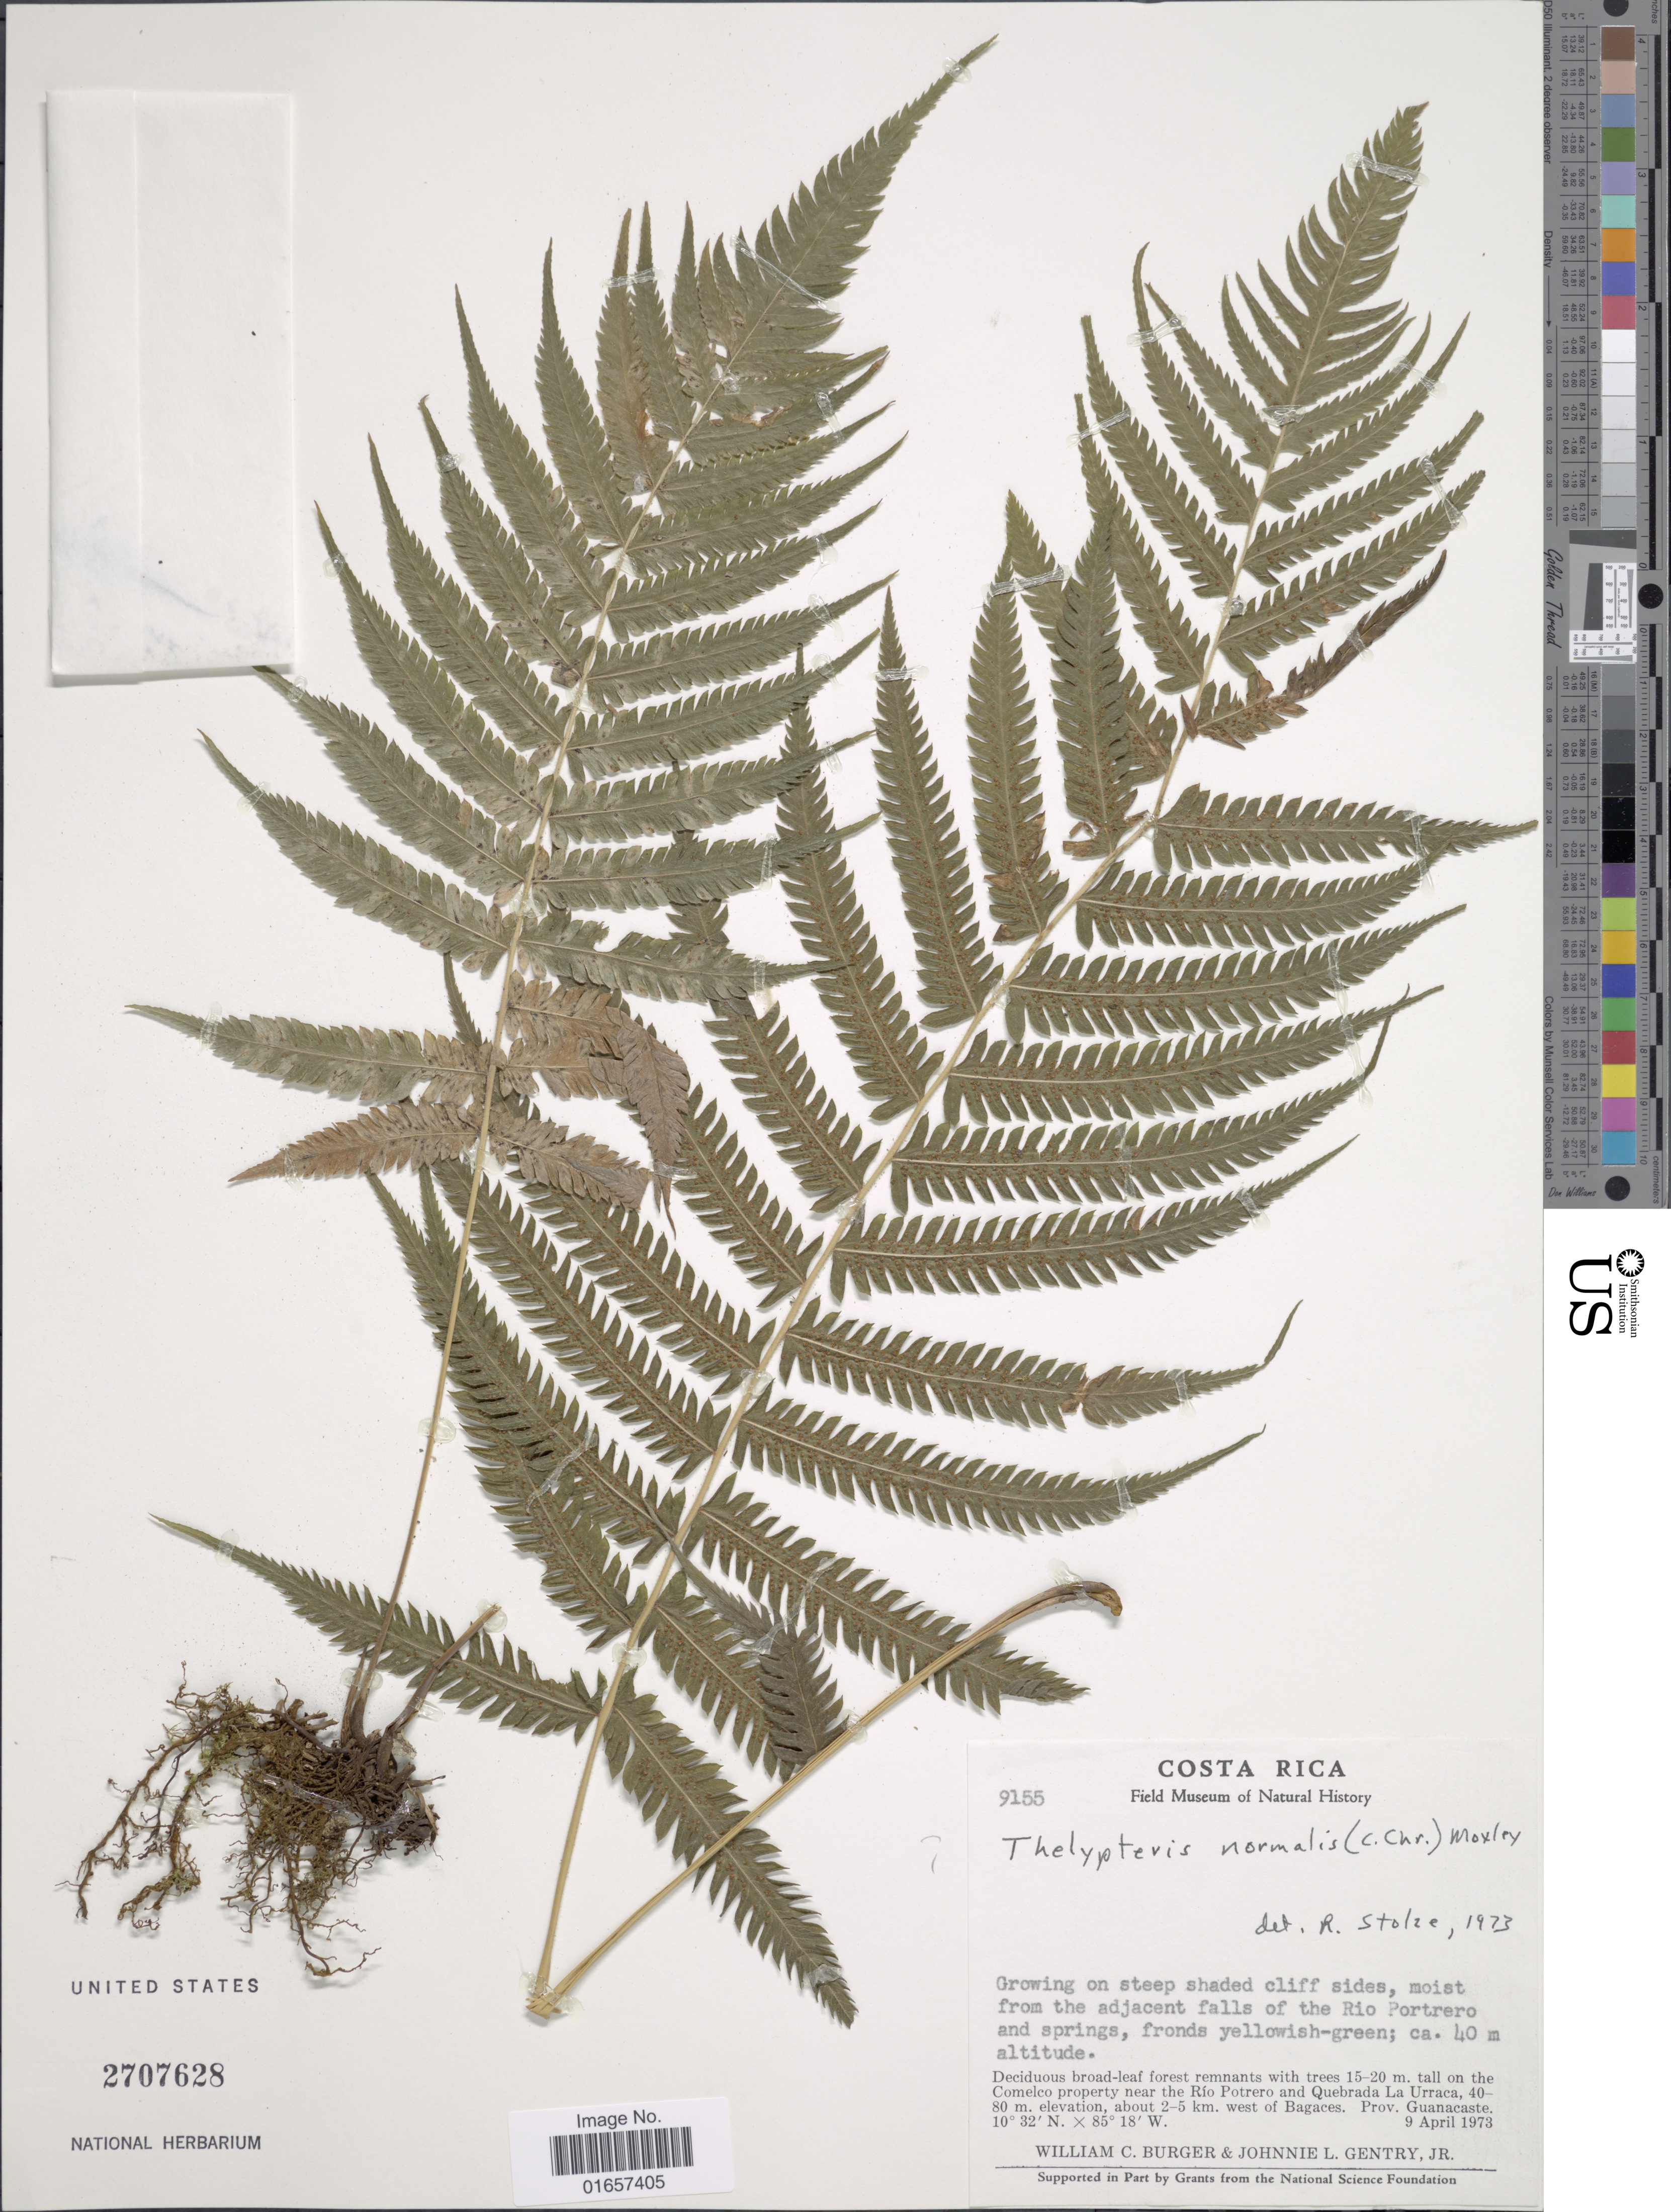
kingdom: Plantae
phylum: Tracheophyta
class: Polypodiopsida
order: Polypodiales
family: Thelypteridaceae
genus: Christella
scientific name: Christella kunthii comb. ined.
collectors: W. Burger & J. L. Gentry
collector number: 9155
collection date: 1973-04-09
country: Costa Rica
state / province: Guanacaste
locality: Costa Rica, moist from the adjacent falls of the Rio Portrero and springs, fronds yellowish-green, near the Río Potrero and Quebrada La Urraca, about 2-5 km. west of Bagaces.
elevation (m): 40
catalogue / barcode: US 2707628